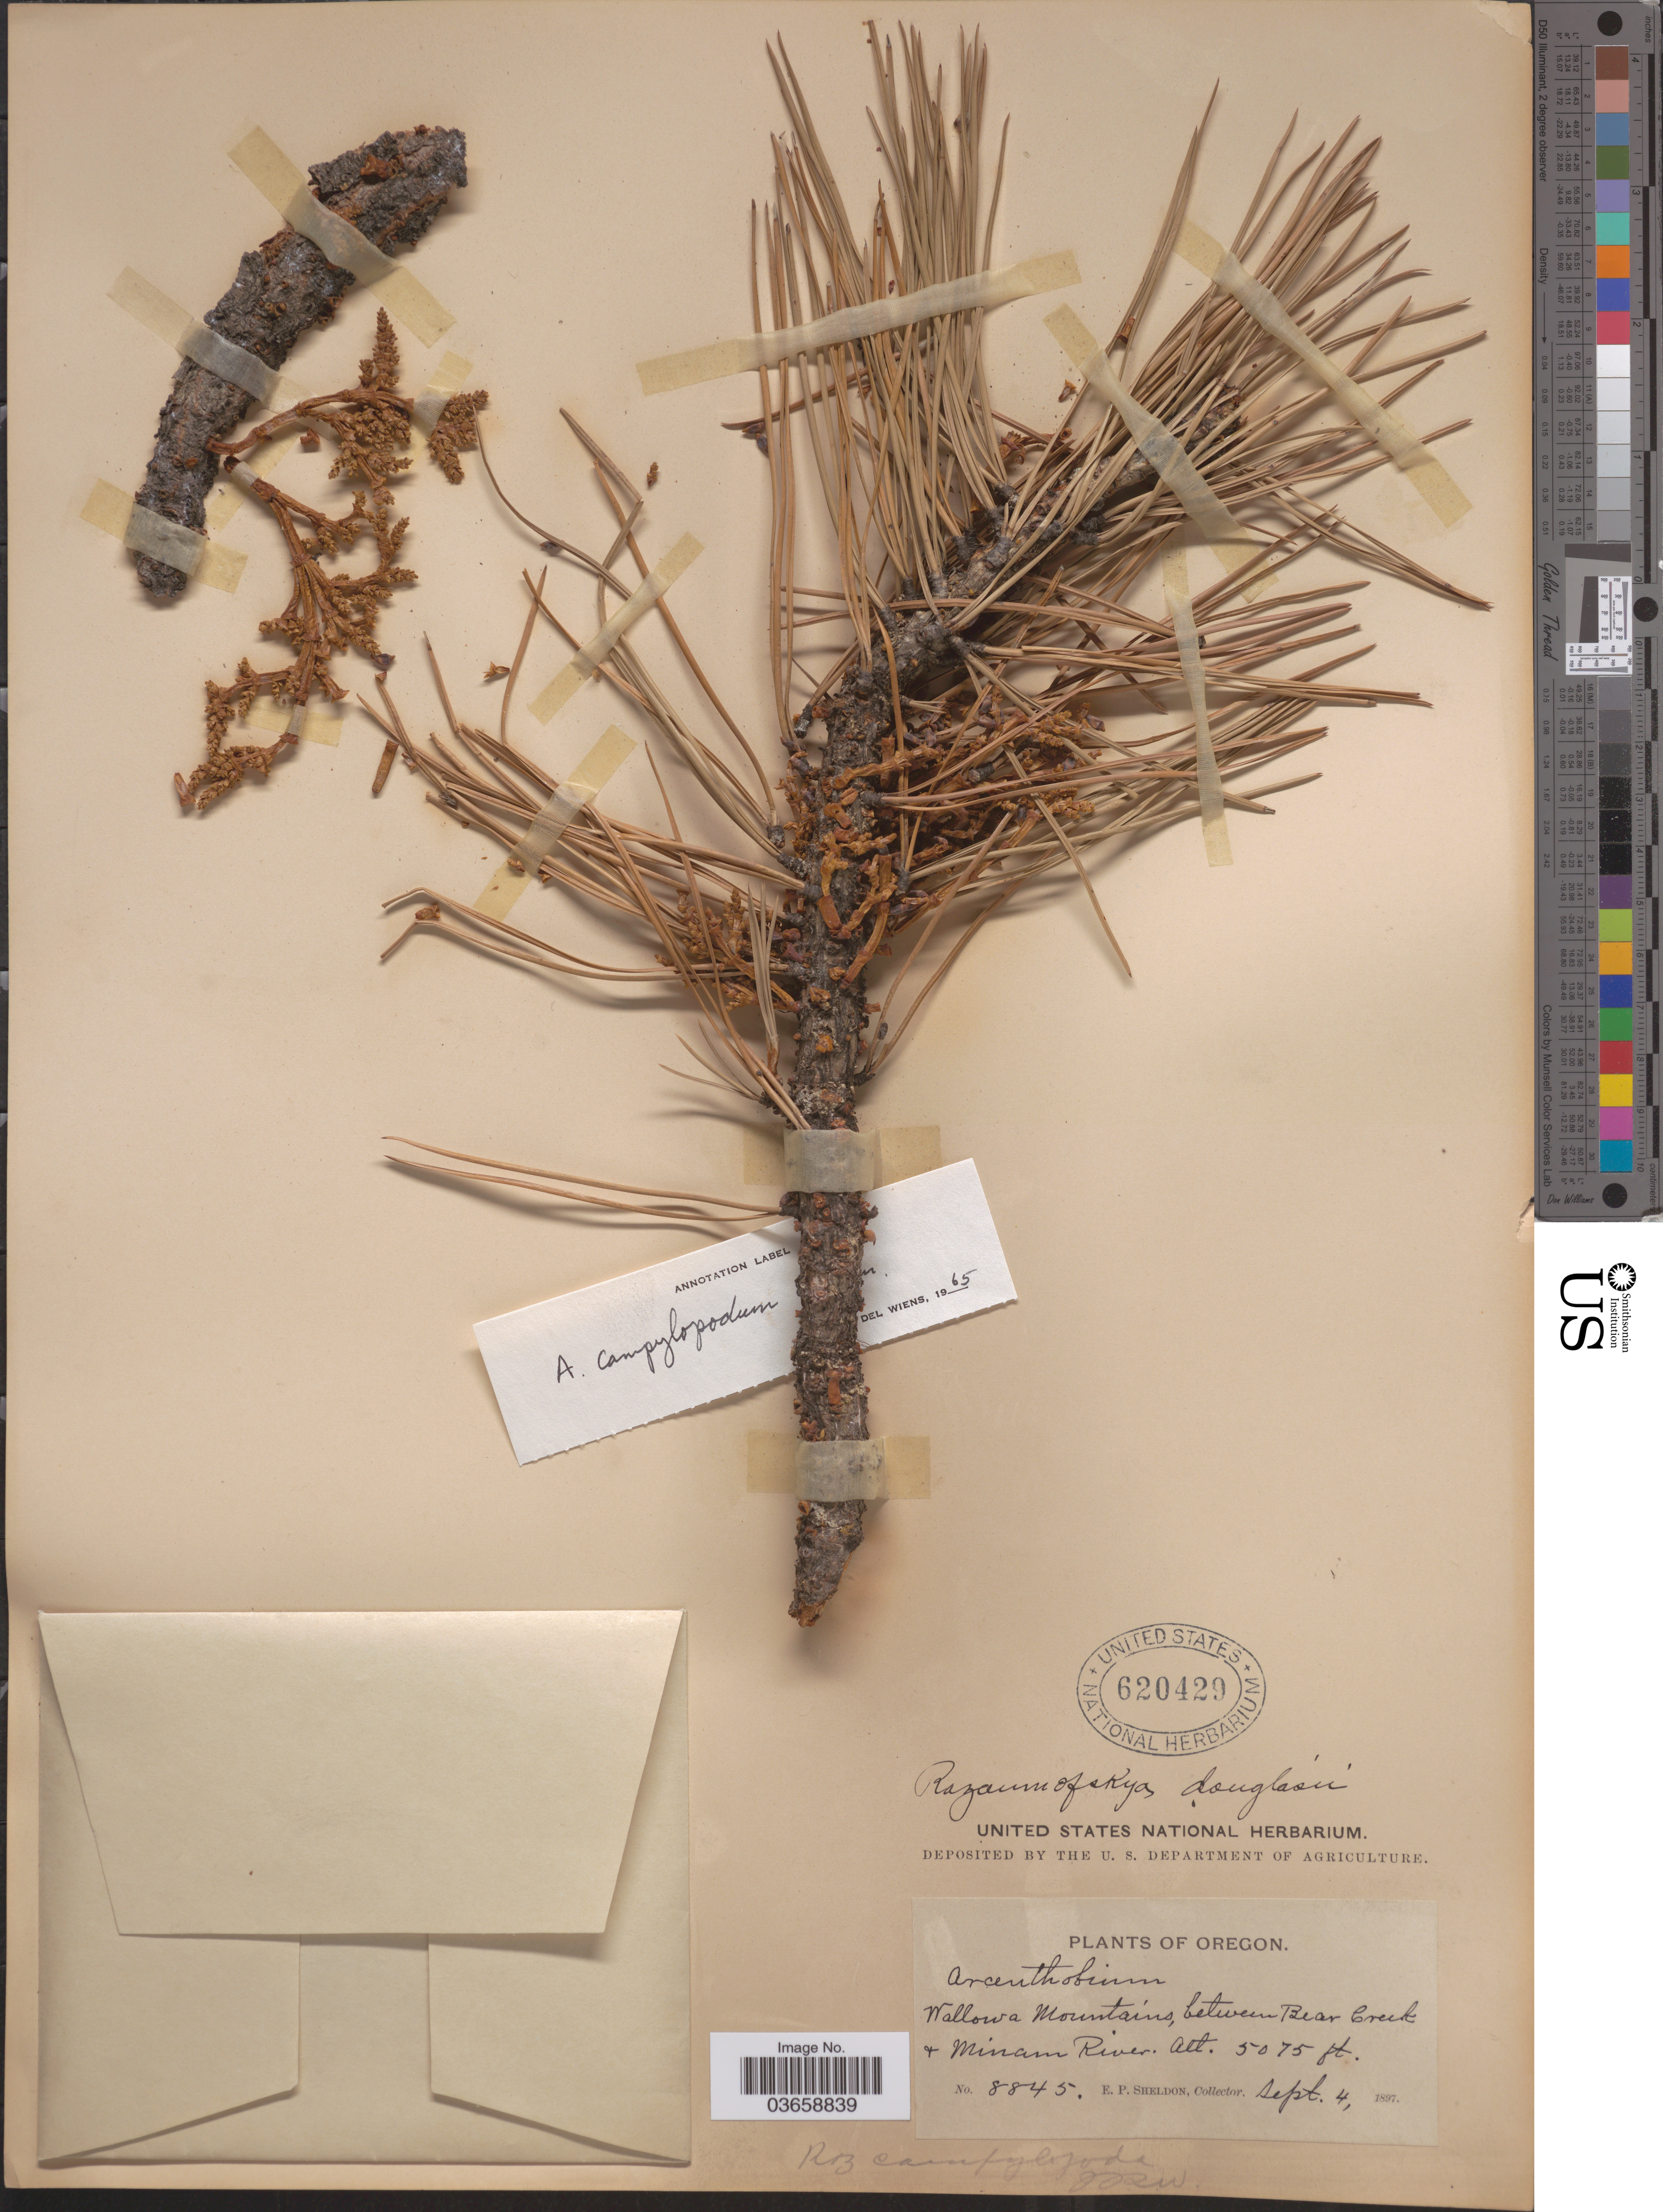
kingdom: Plantae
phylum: Tracheophyta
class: Magnoliopsida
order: Santalales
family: Viscaceae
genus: Arceuthobium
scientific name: Arceuthobium campylopodum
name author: Engelm.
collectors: E. P. Sheldon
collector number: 8845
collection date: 1897-09-04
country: United States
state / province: Oregon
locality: Wallowa Mountains, between Bear Creek & Minam River.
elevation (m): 1547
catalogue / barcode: US 620429